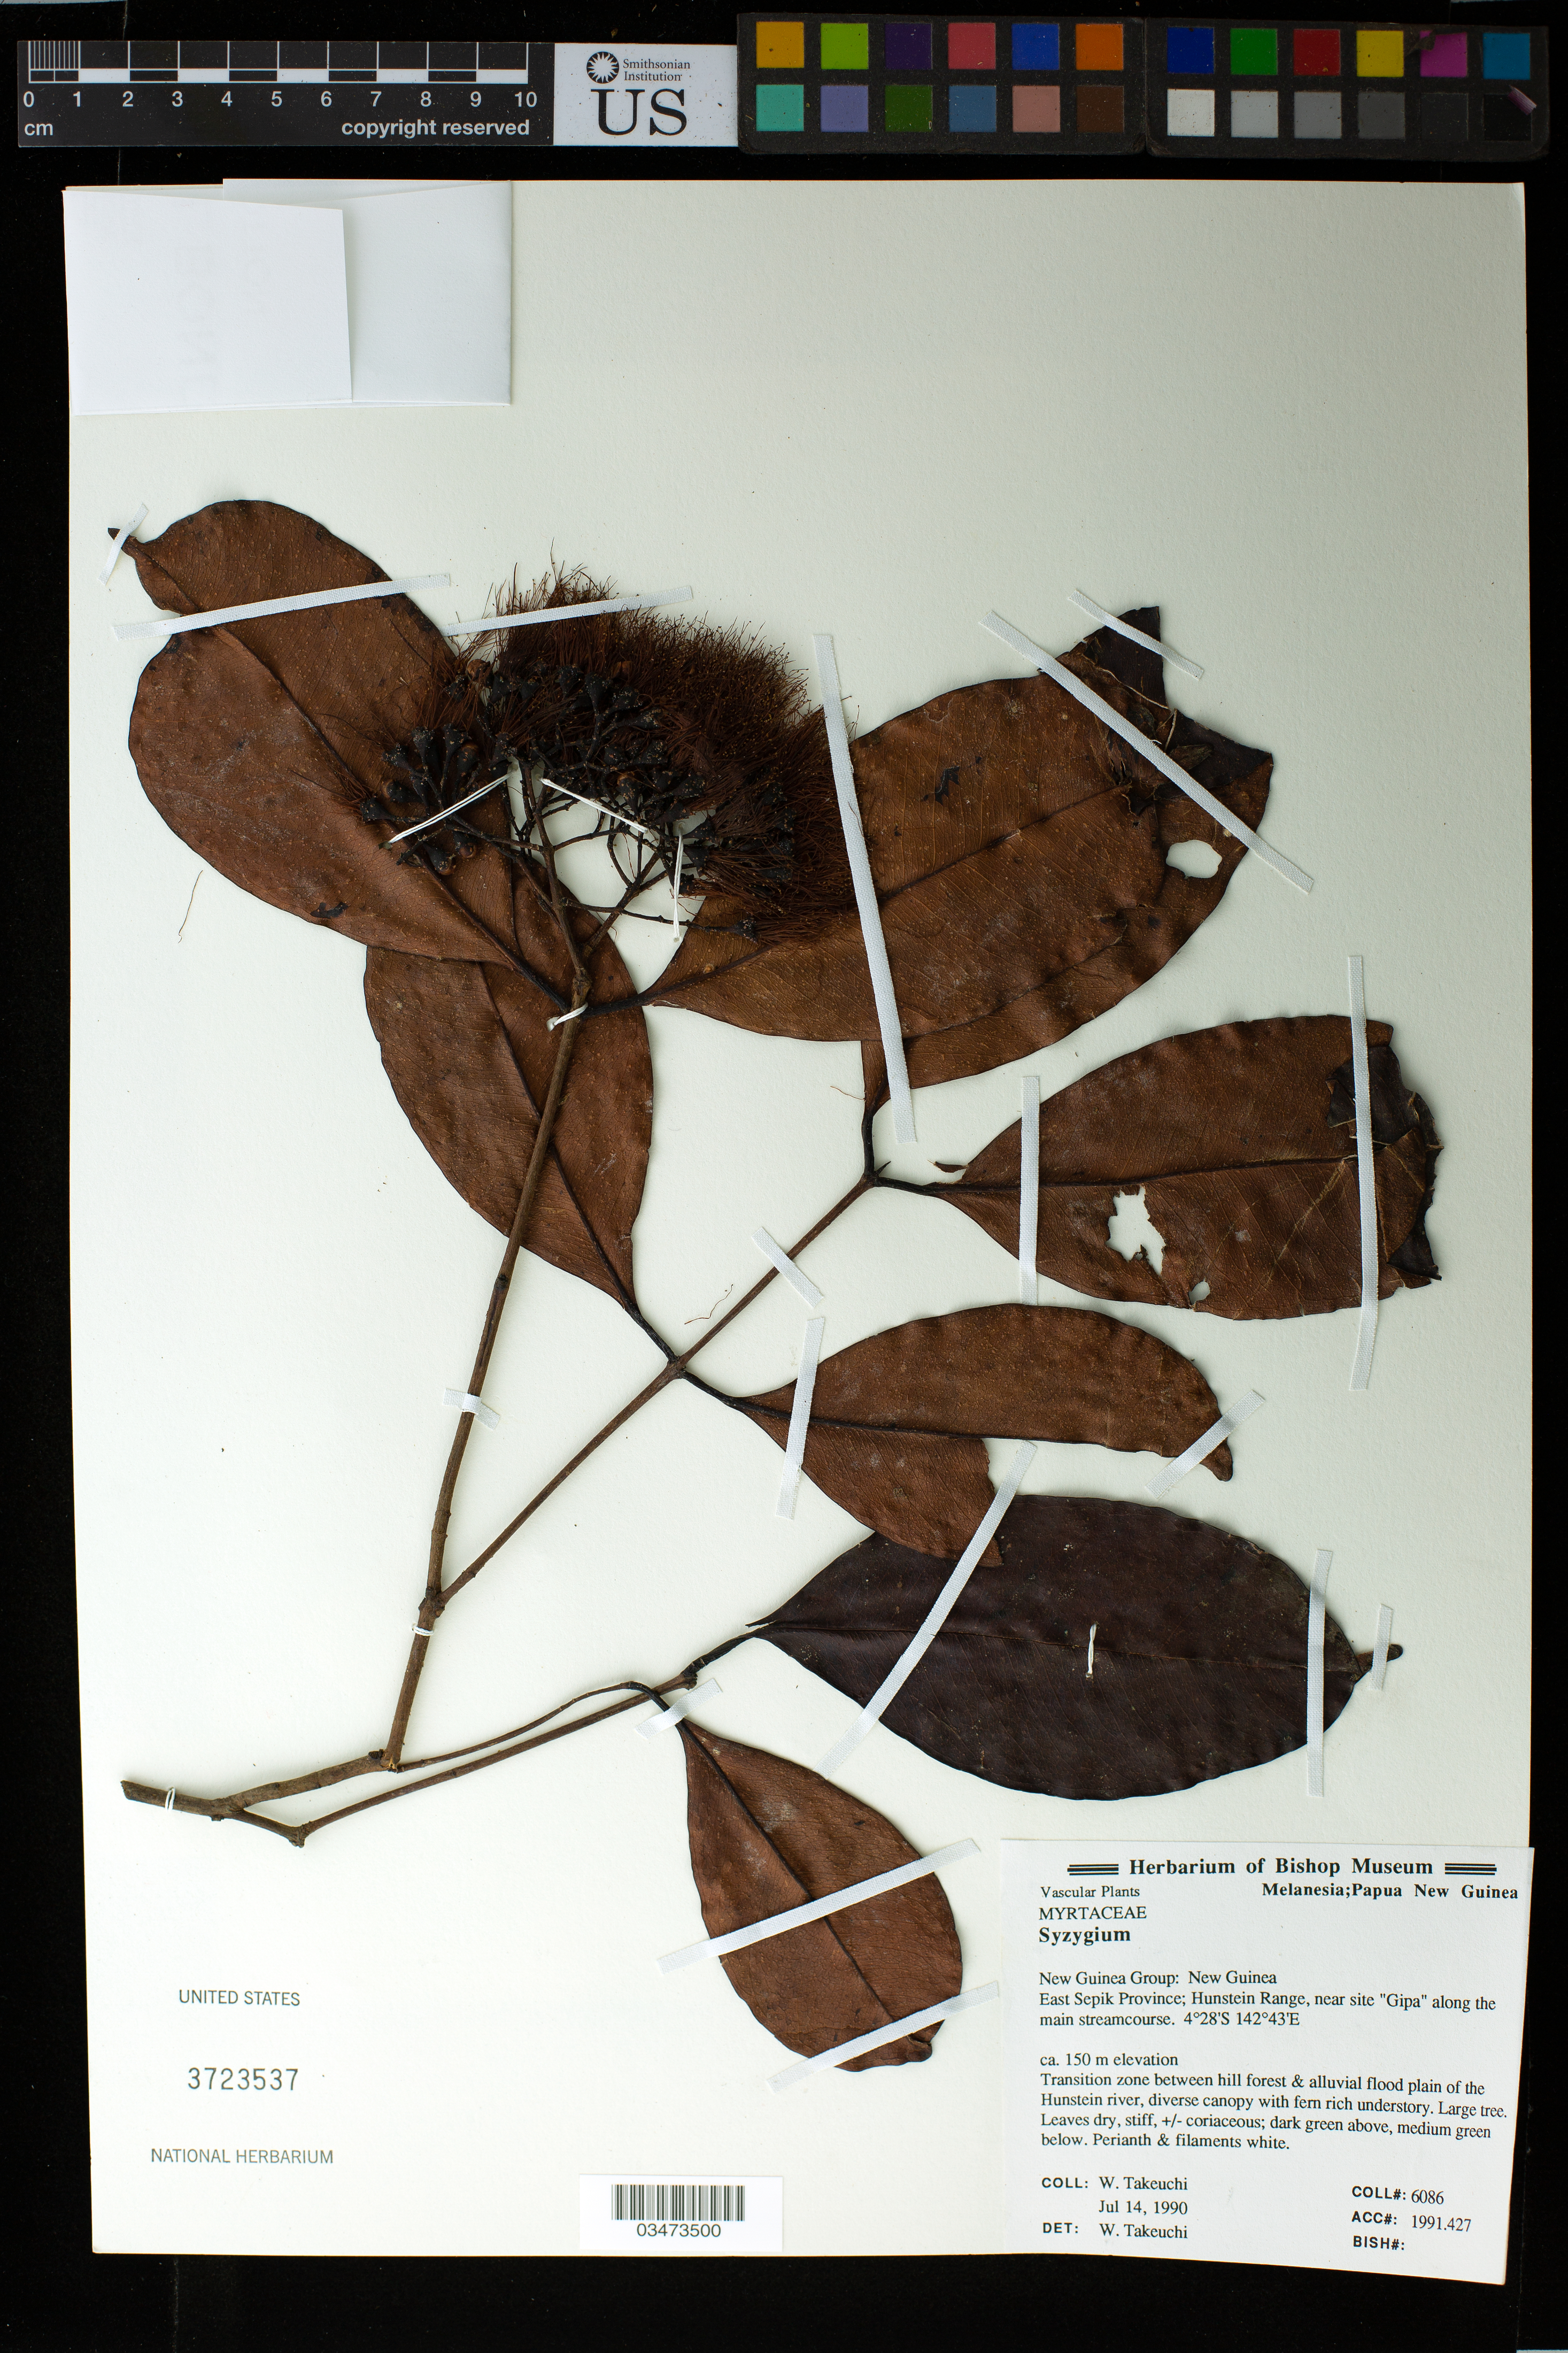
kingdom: Plantae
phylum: Tracheophyta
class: Magnoliopsida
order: Myrtales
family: Myrtaceae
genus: Syzygium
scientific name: Syzygium sayeri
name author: (F. Muell.) B. Hyland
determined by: Snow, N. W.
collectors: W. N. Takeuchi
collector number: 6086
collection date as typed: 14 Jul 1990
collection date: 1990-07-14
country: Papua New Guinea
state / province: East Sepik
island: New Guinea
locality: Hunstein range, near site 'Gipa' along the main streamcourse.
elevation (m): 150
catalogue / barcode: US 3723537